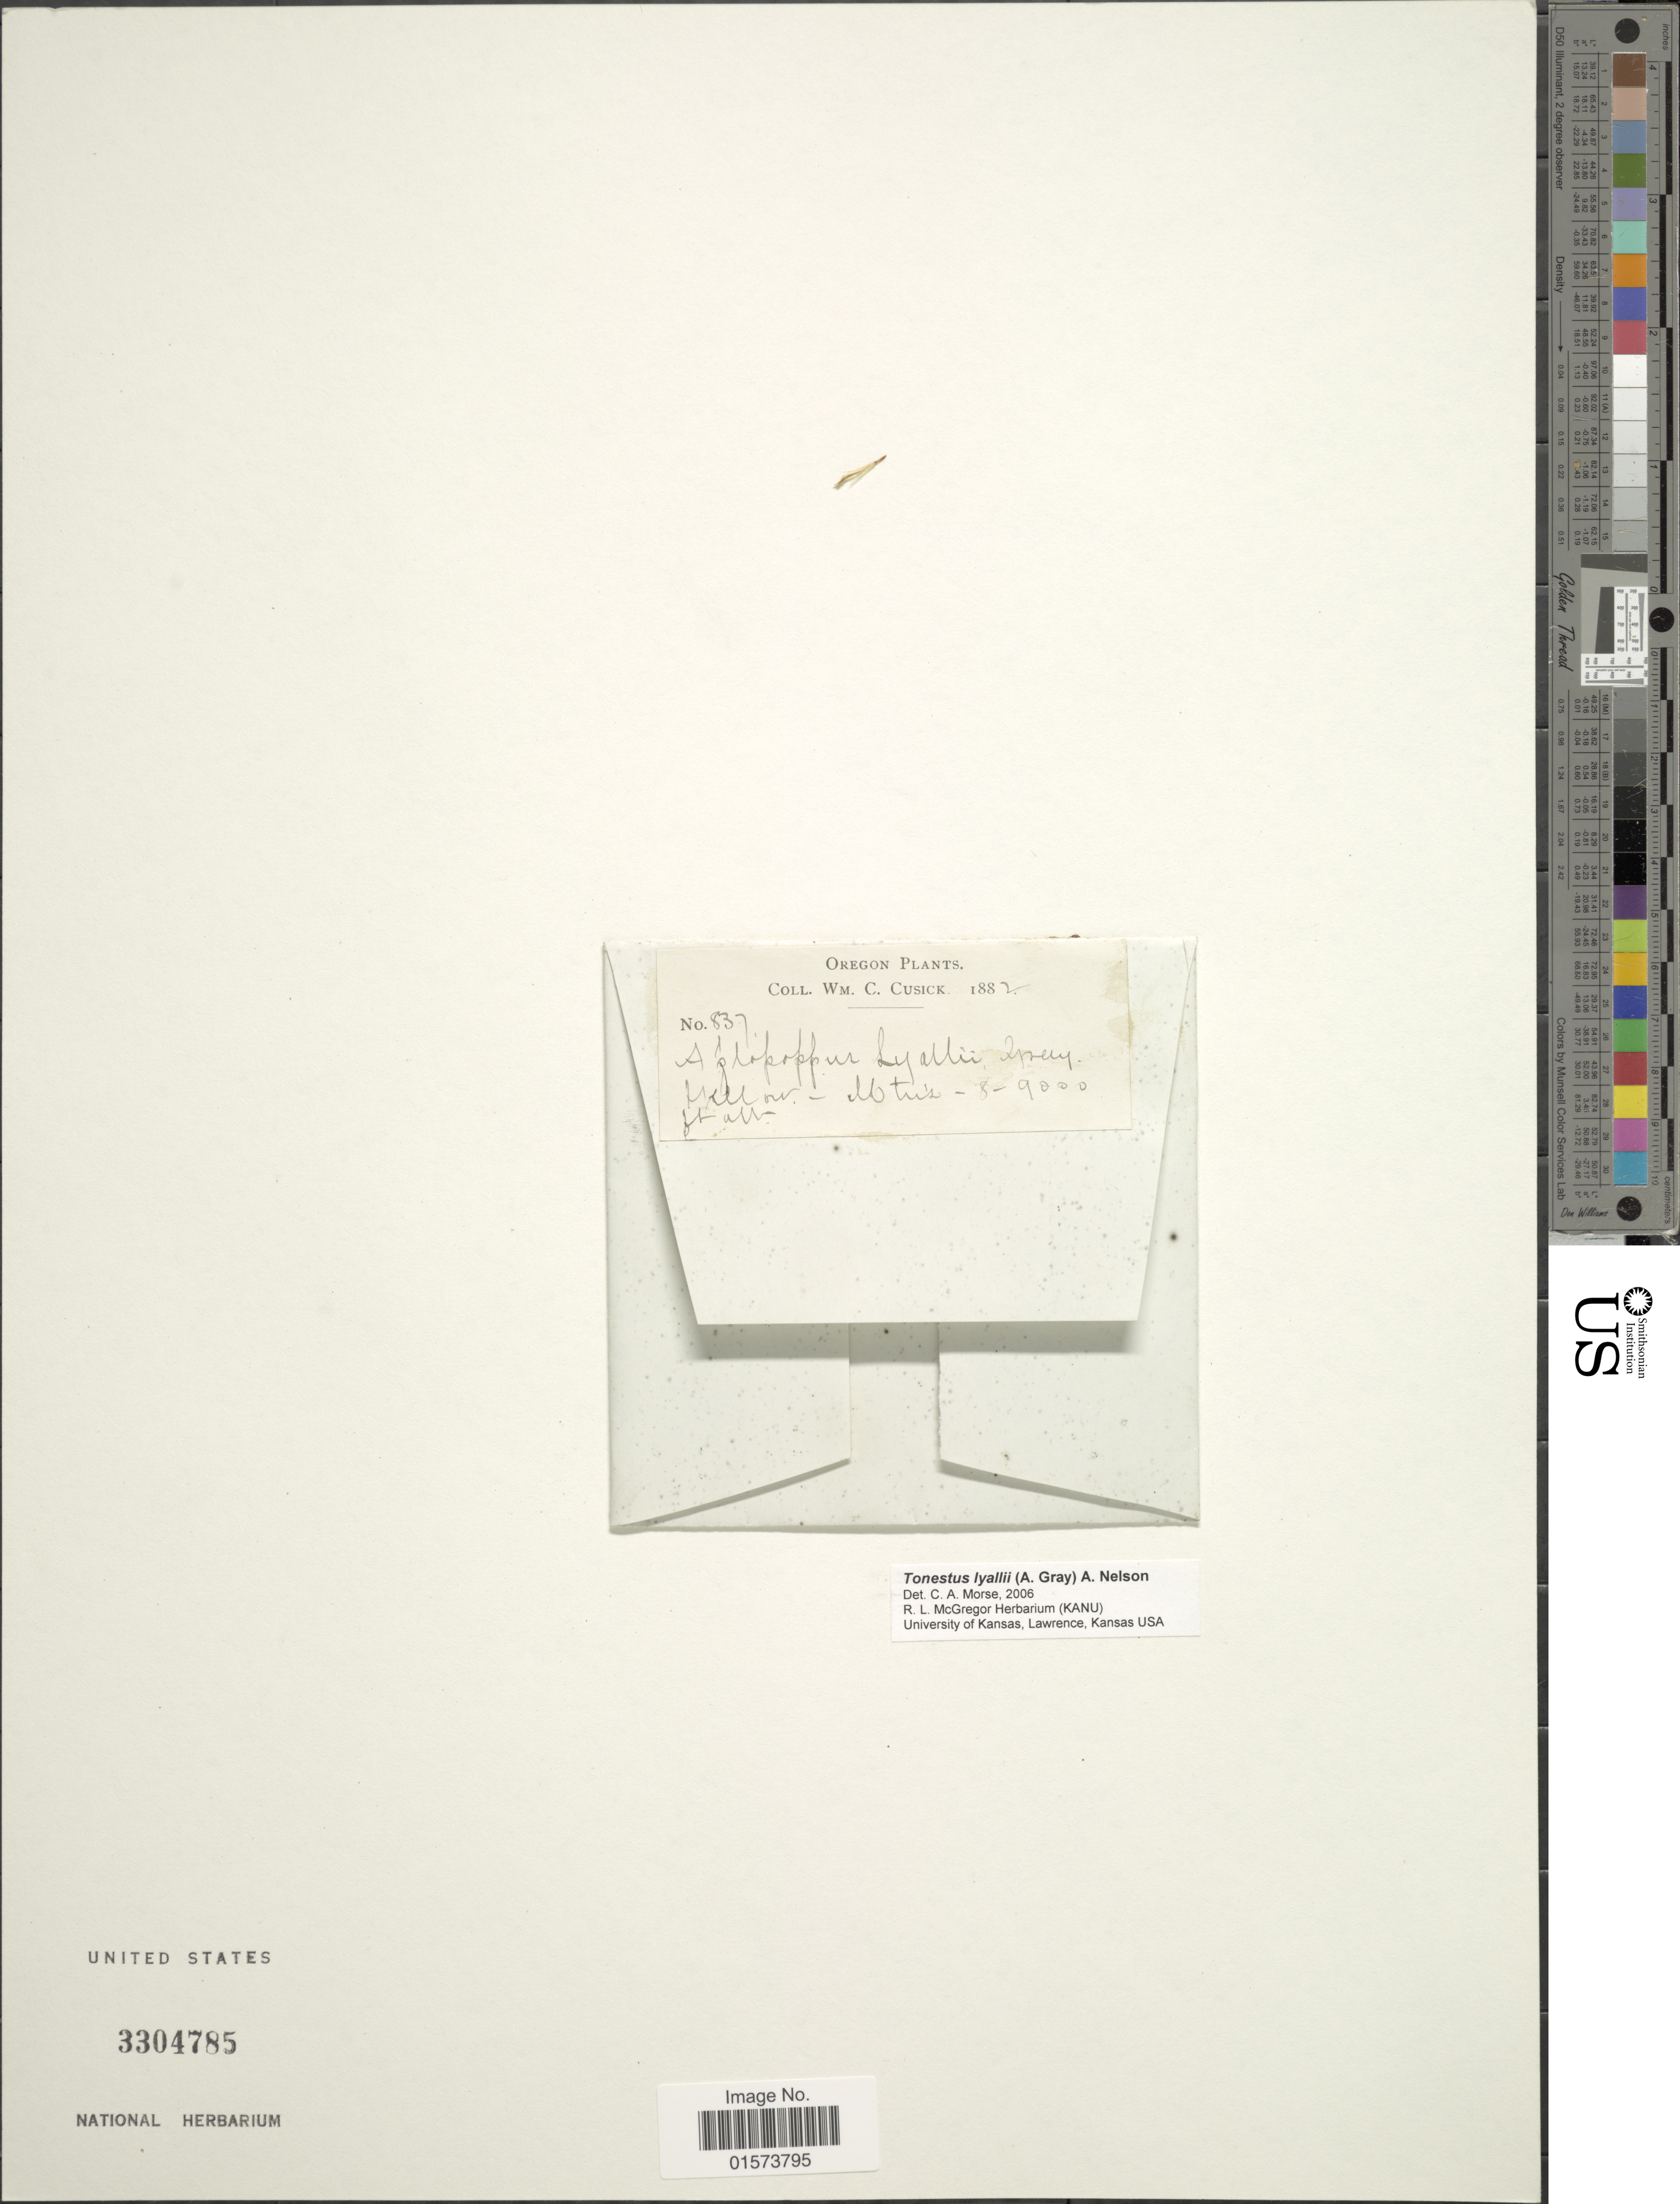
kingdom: Plantae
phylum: Tracheophyta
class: Magnoliopsida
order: Asterales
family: Asteraceae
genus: Tonestus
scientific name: Tonestus lyallii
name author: (A. Gray) A. Nelson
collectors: W. C. Cusick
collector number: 837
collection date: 1882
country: United States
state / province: Oregon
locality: Mtns. [Mountains]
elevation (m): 2438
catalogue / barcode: US 3304785